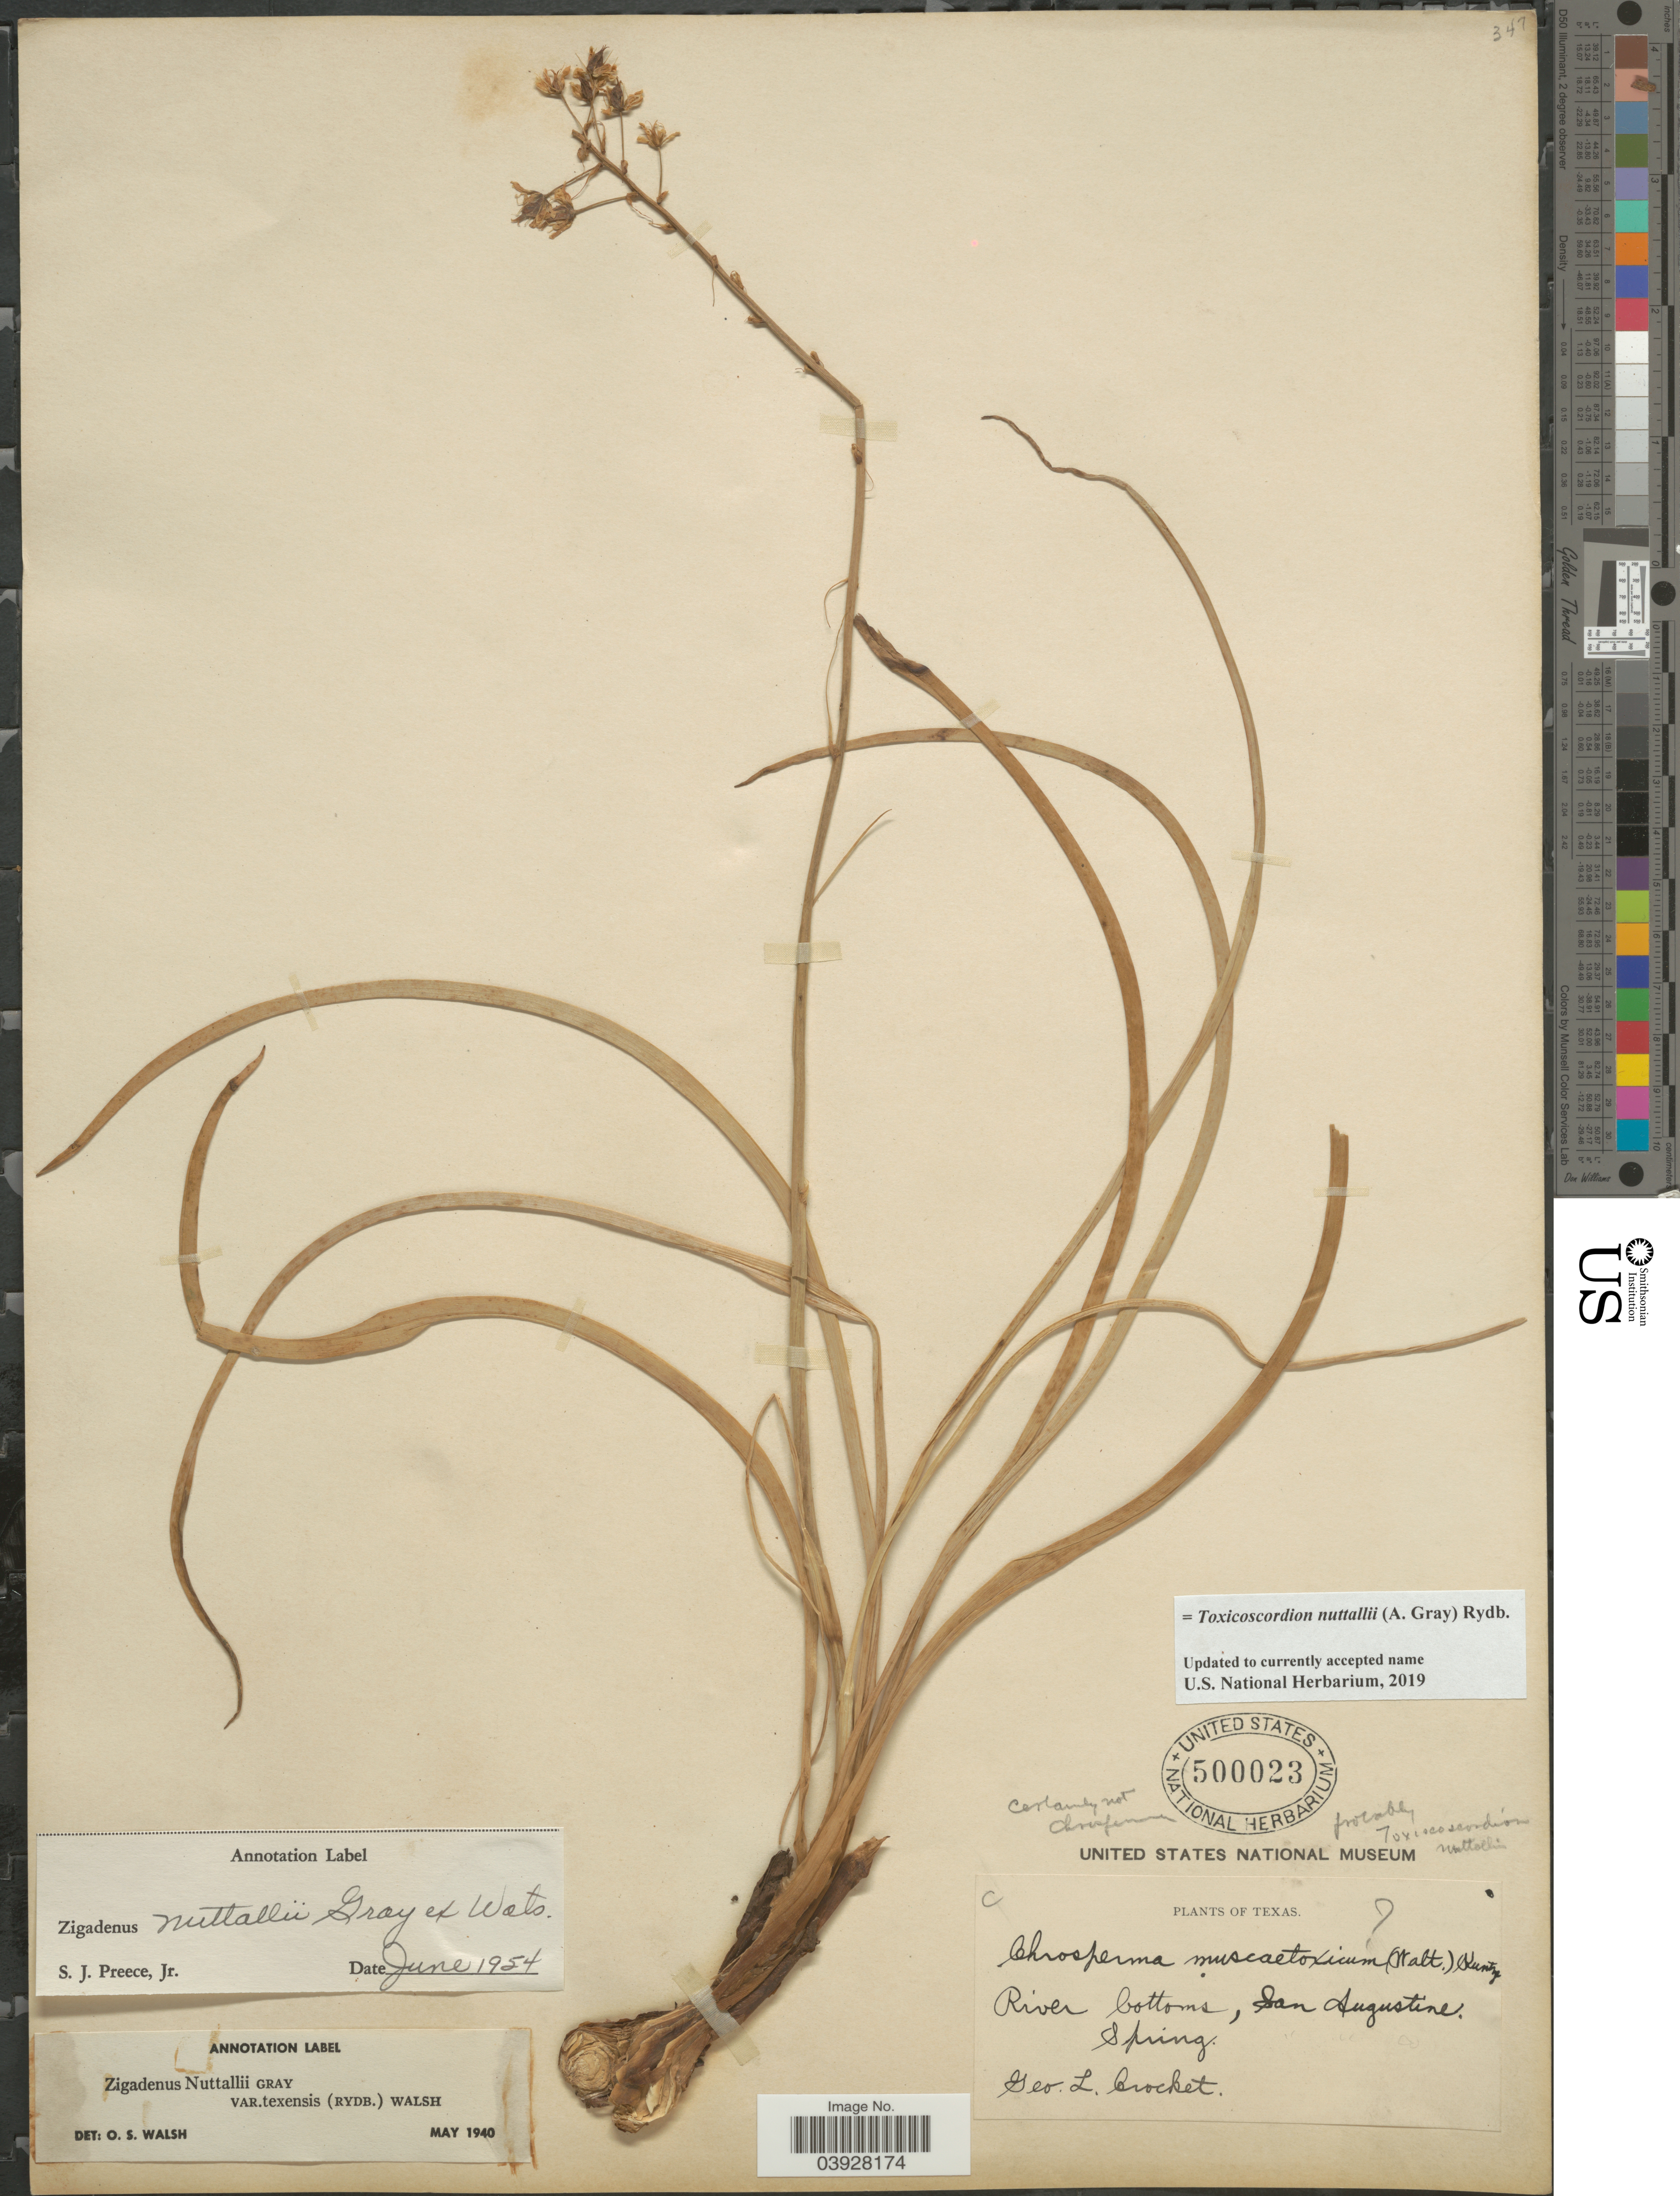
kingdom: Plantae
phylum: Tracheophyta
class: Liliopsida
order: Liliales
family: Melanthiaceae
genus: Toxicoscordion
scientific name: Toxicoscordion nuttallii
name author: (A. Gray) Rydb.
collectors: G. Crocket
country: United States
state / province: Texas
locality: River bottoms, San Augustine. Spring.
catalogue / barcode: US 500023